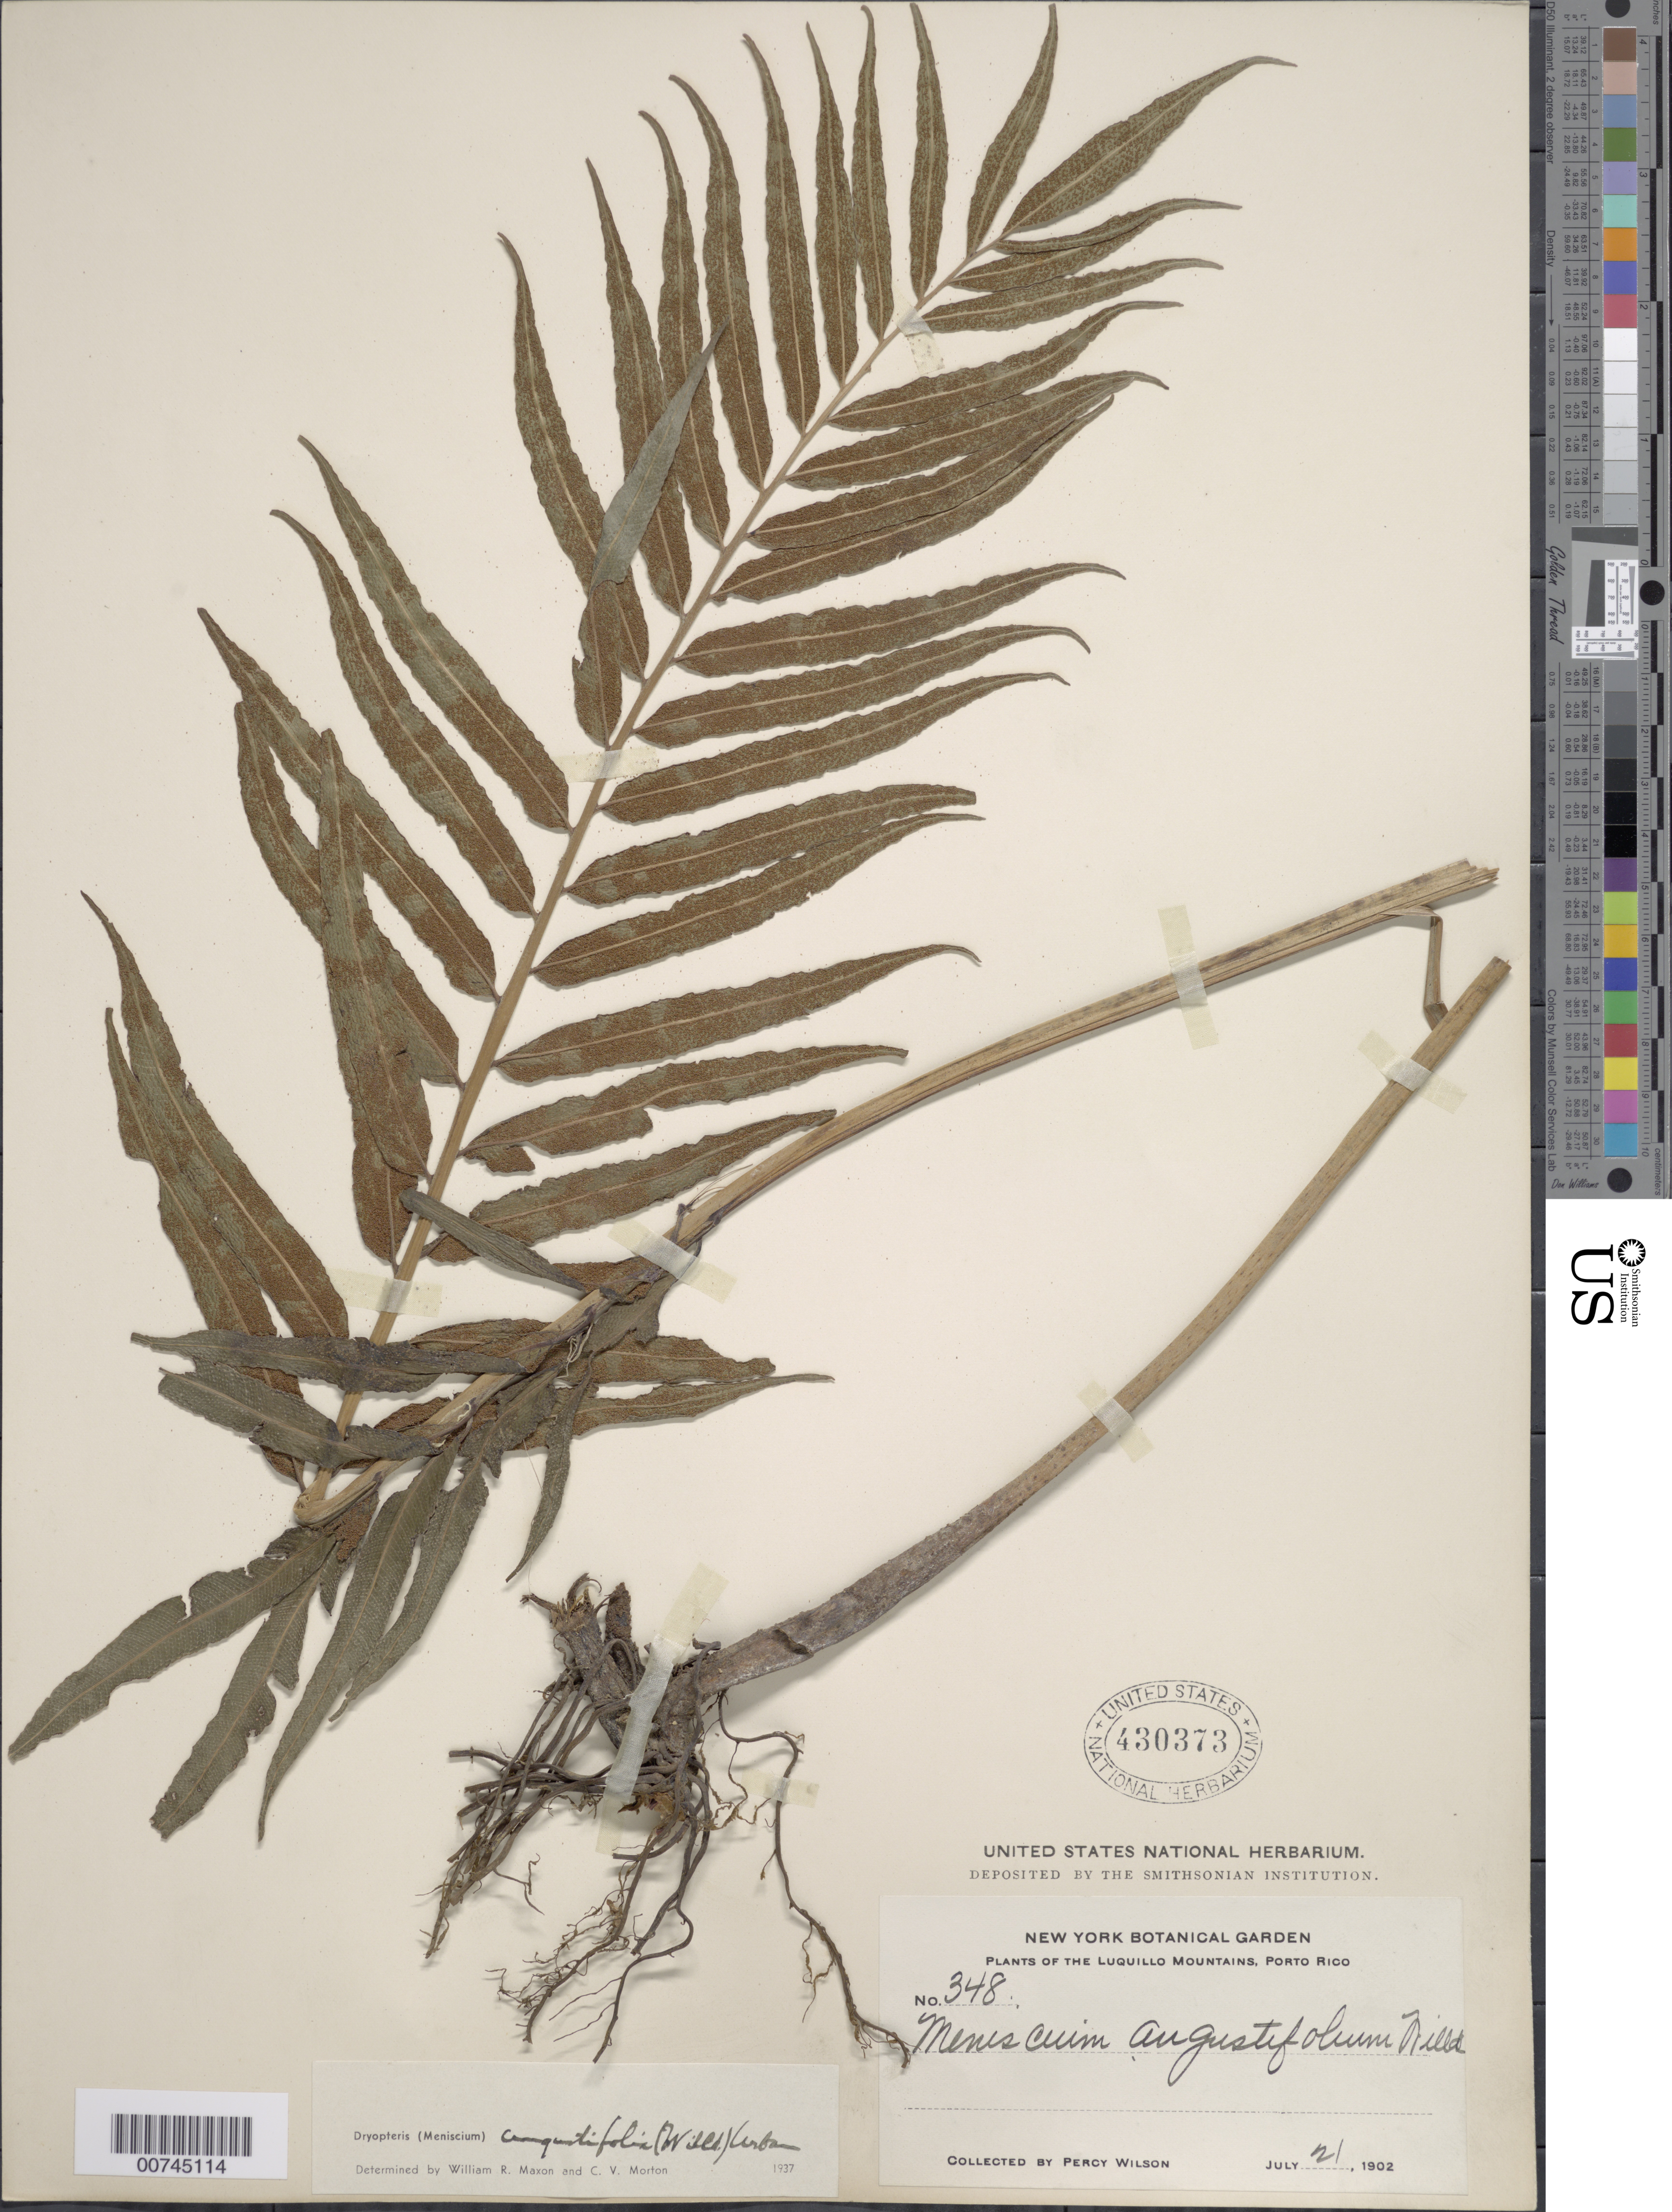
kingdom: Plantae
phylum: Tracheophyta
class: Polypodiopsida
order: Polypodiales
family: Thelypteridaceae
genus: Meniscium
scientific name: Meniscium angustifolium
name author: Willd.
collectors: P. Wilson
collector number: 348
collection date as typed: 21 Jul 1902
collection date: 1902-07-21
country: Puerto Rico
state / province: Luquillo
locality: Luquillo Mountains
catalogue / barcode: US 430373